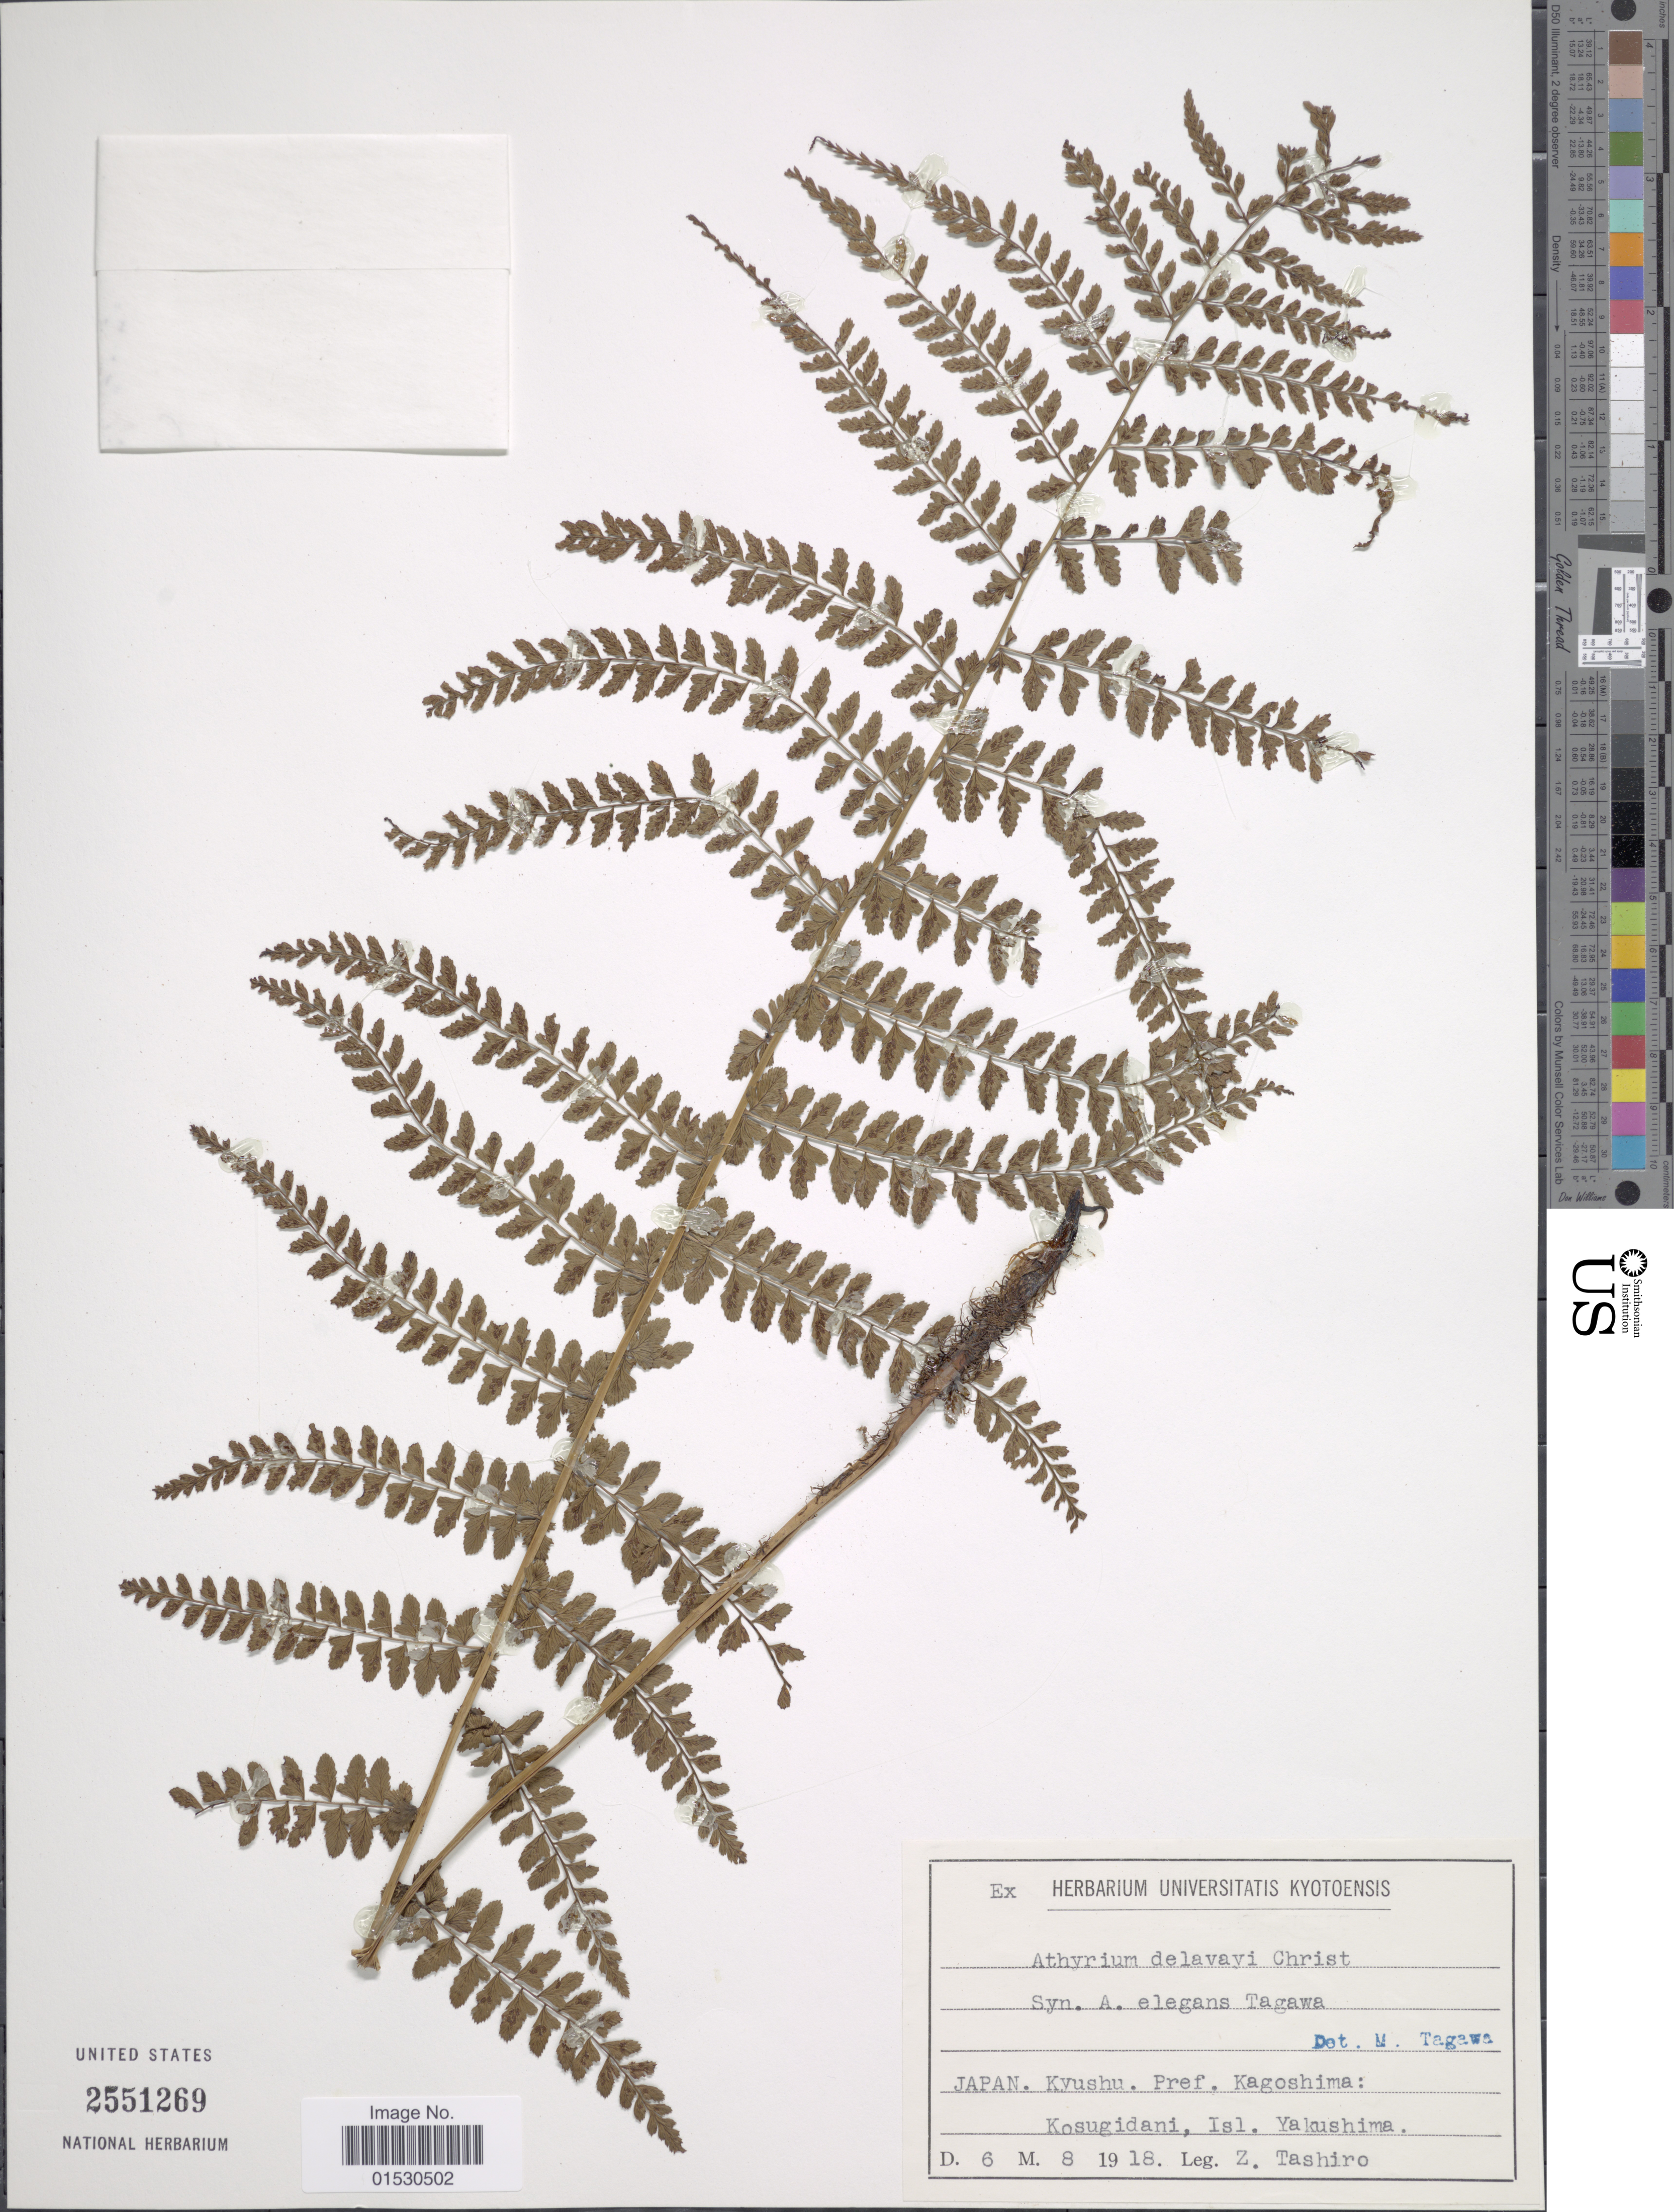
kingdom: Plantae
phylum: Tracheophyta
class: Polypodiopsida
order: Polypodiales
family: Athyriaceae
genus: Athyrium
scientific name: Athyrium delavayi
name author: Christ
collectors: Z. Tashiro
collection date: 1918-08-06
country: Japan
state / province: Kagosima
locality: Kyushu: Kosugidani, Isl. Yakushima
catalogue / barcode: US 2551269